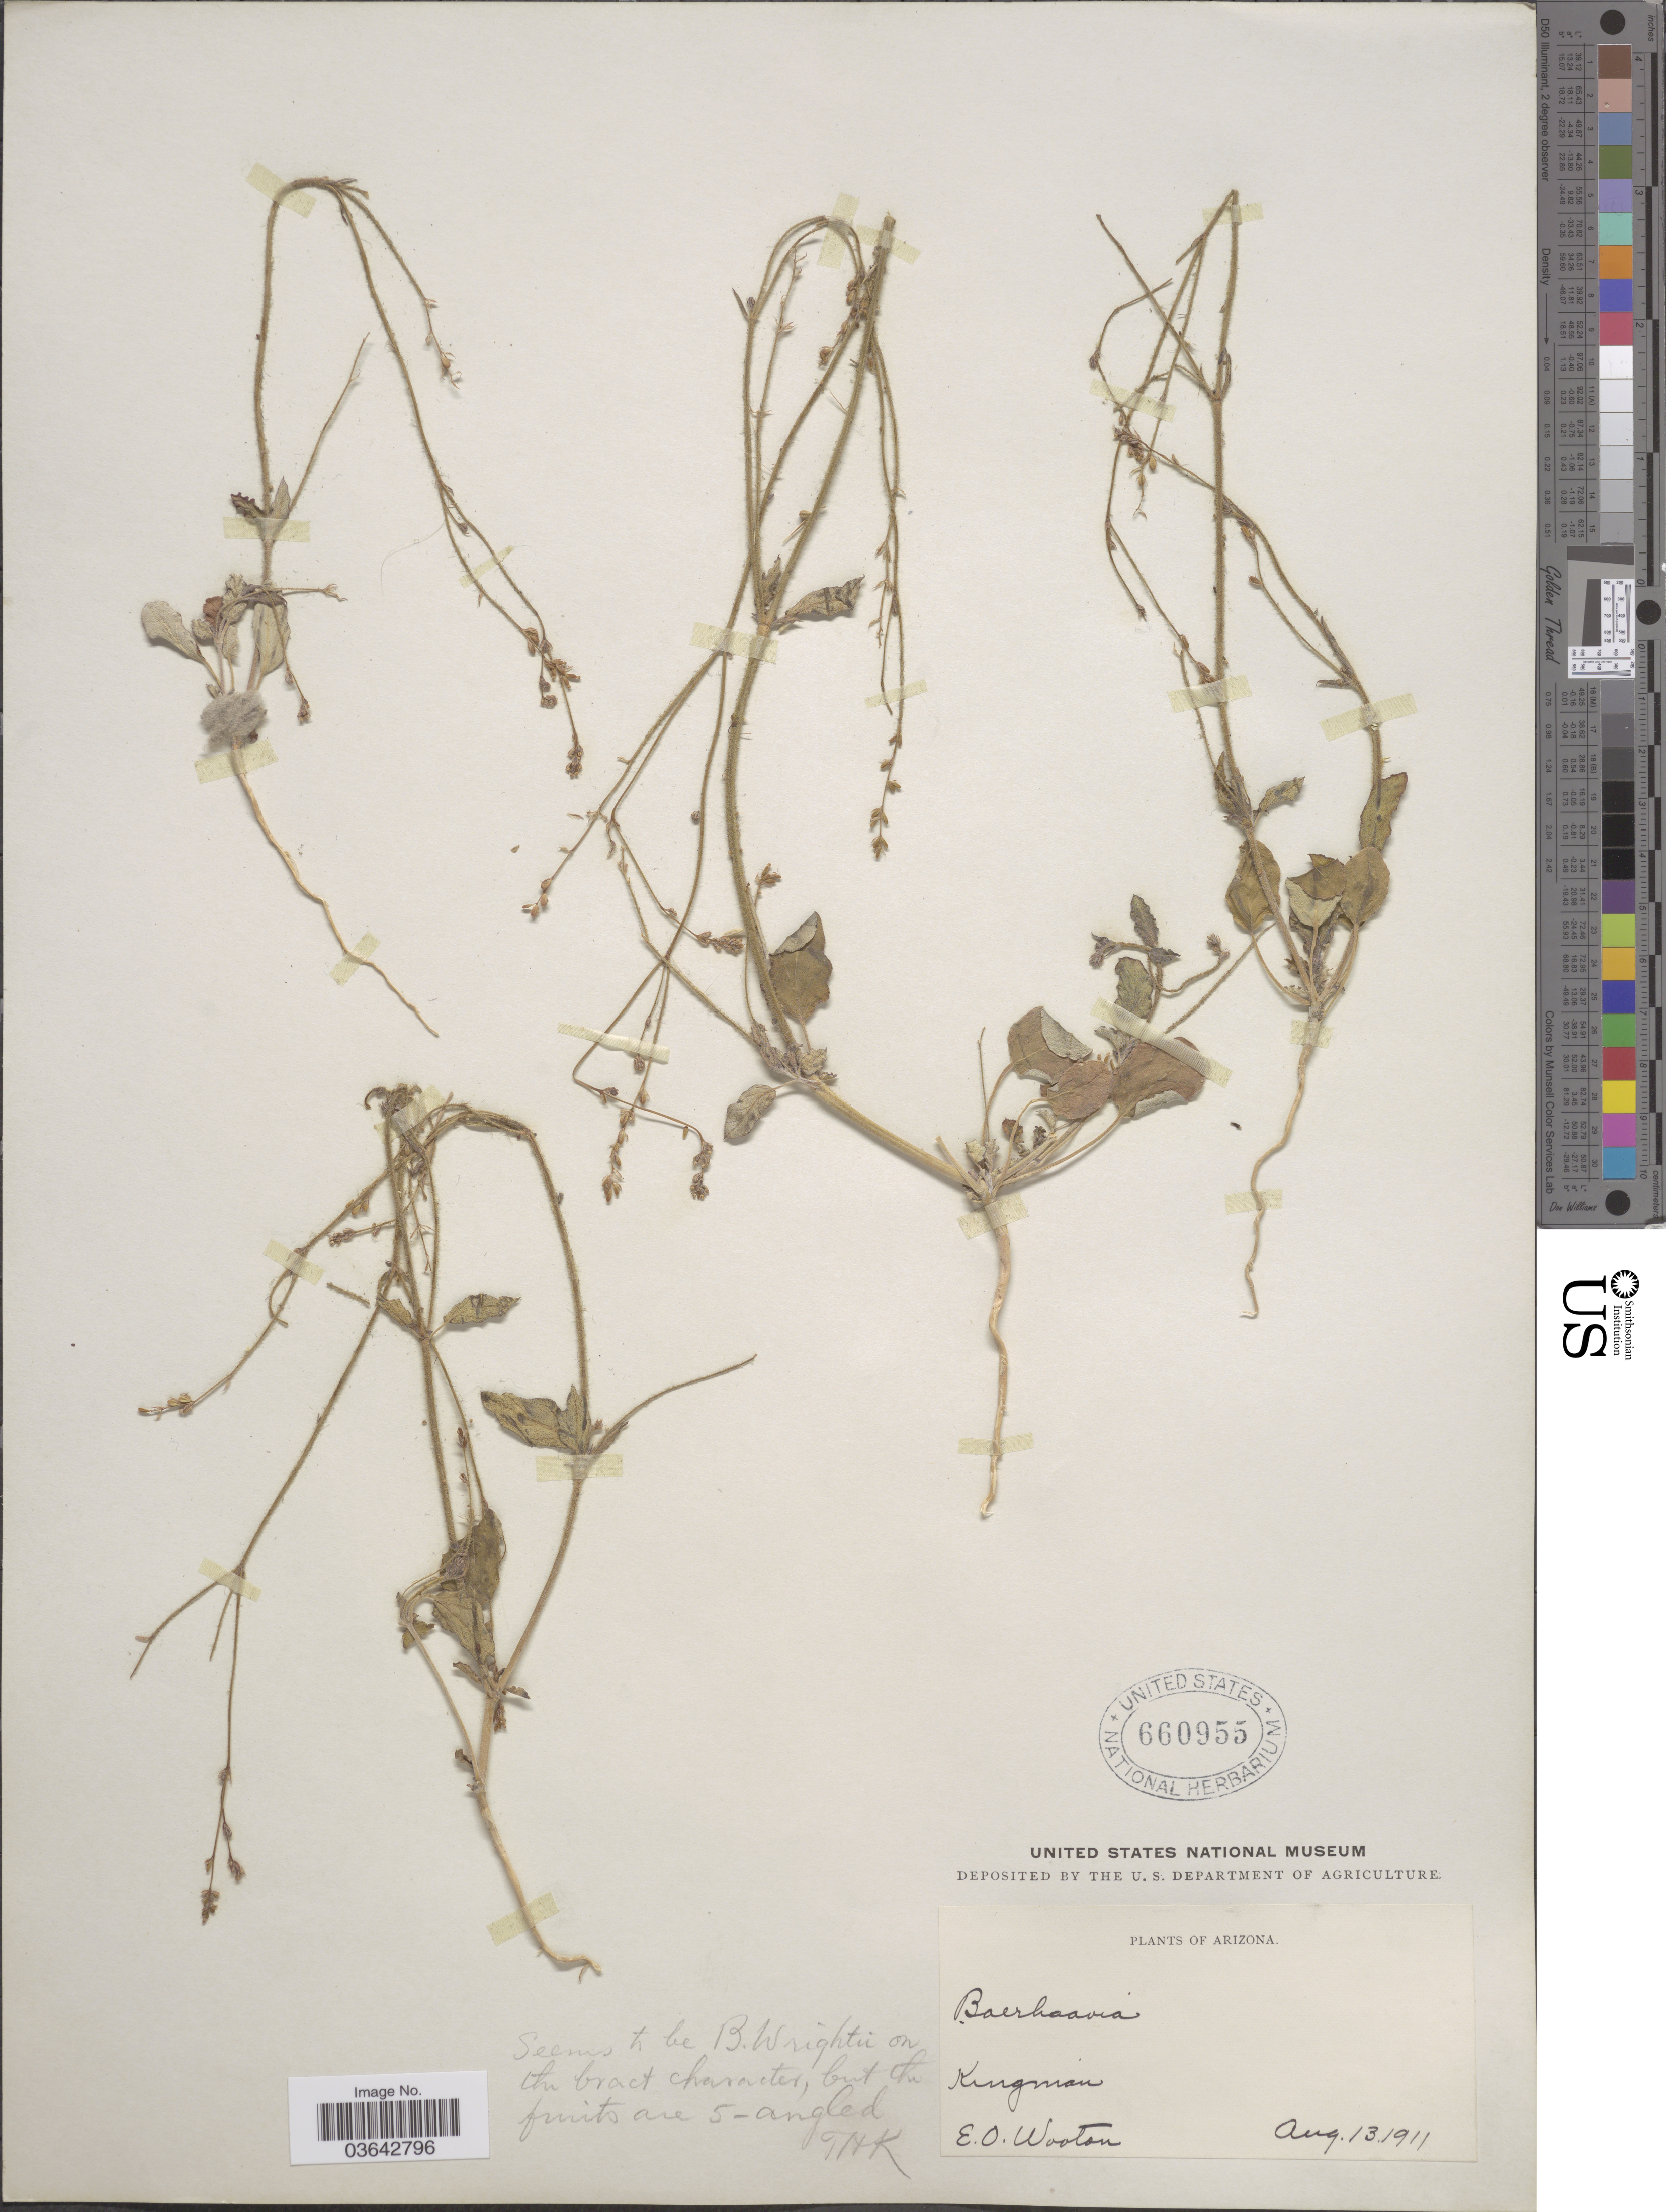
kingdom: Plantae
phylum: Tracheophyta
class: Magnoliopsida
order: Caryophyllales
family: Nyctaginaceae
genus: Boerhavia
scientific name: Boerhavia wrightii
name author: A. Gray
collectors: E. O. Wooton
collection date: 1911-08-13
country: United States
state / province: Arizona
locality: Kingman.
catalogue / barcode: US 660955